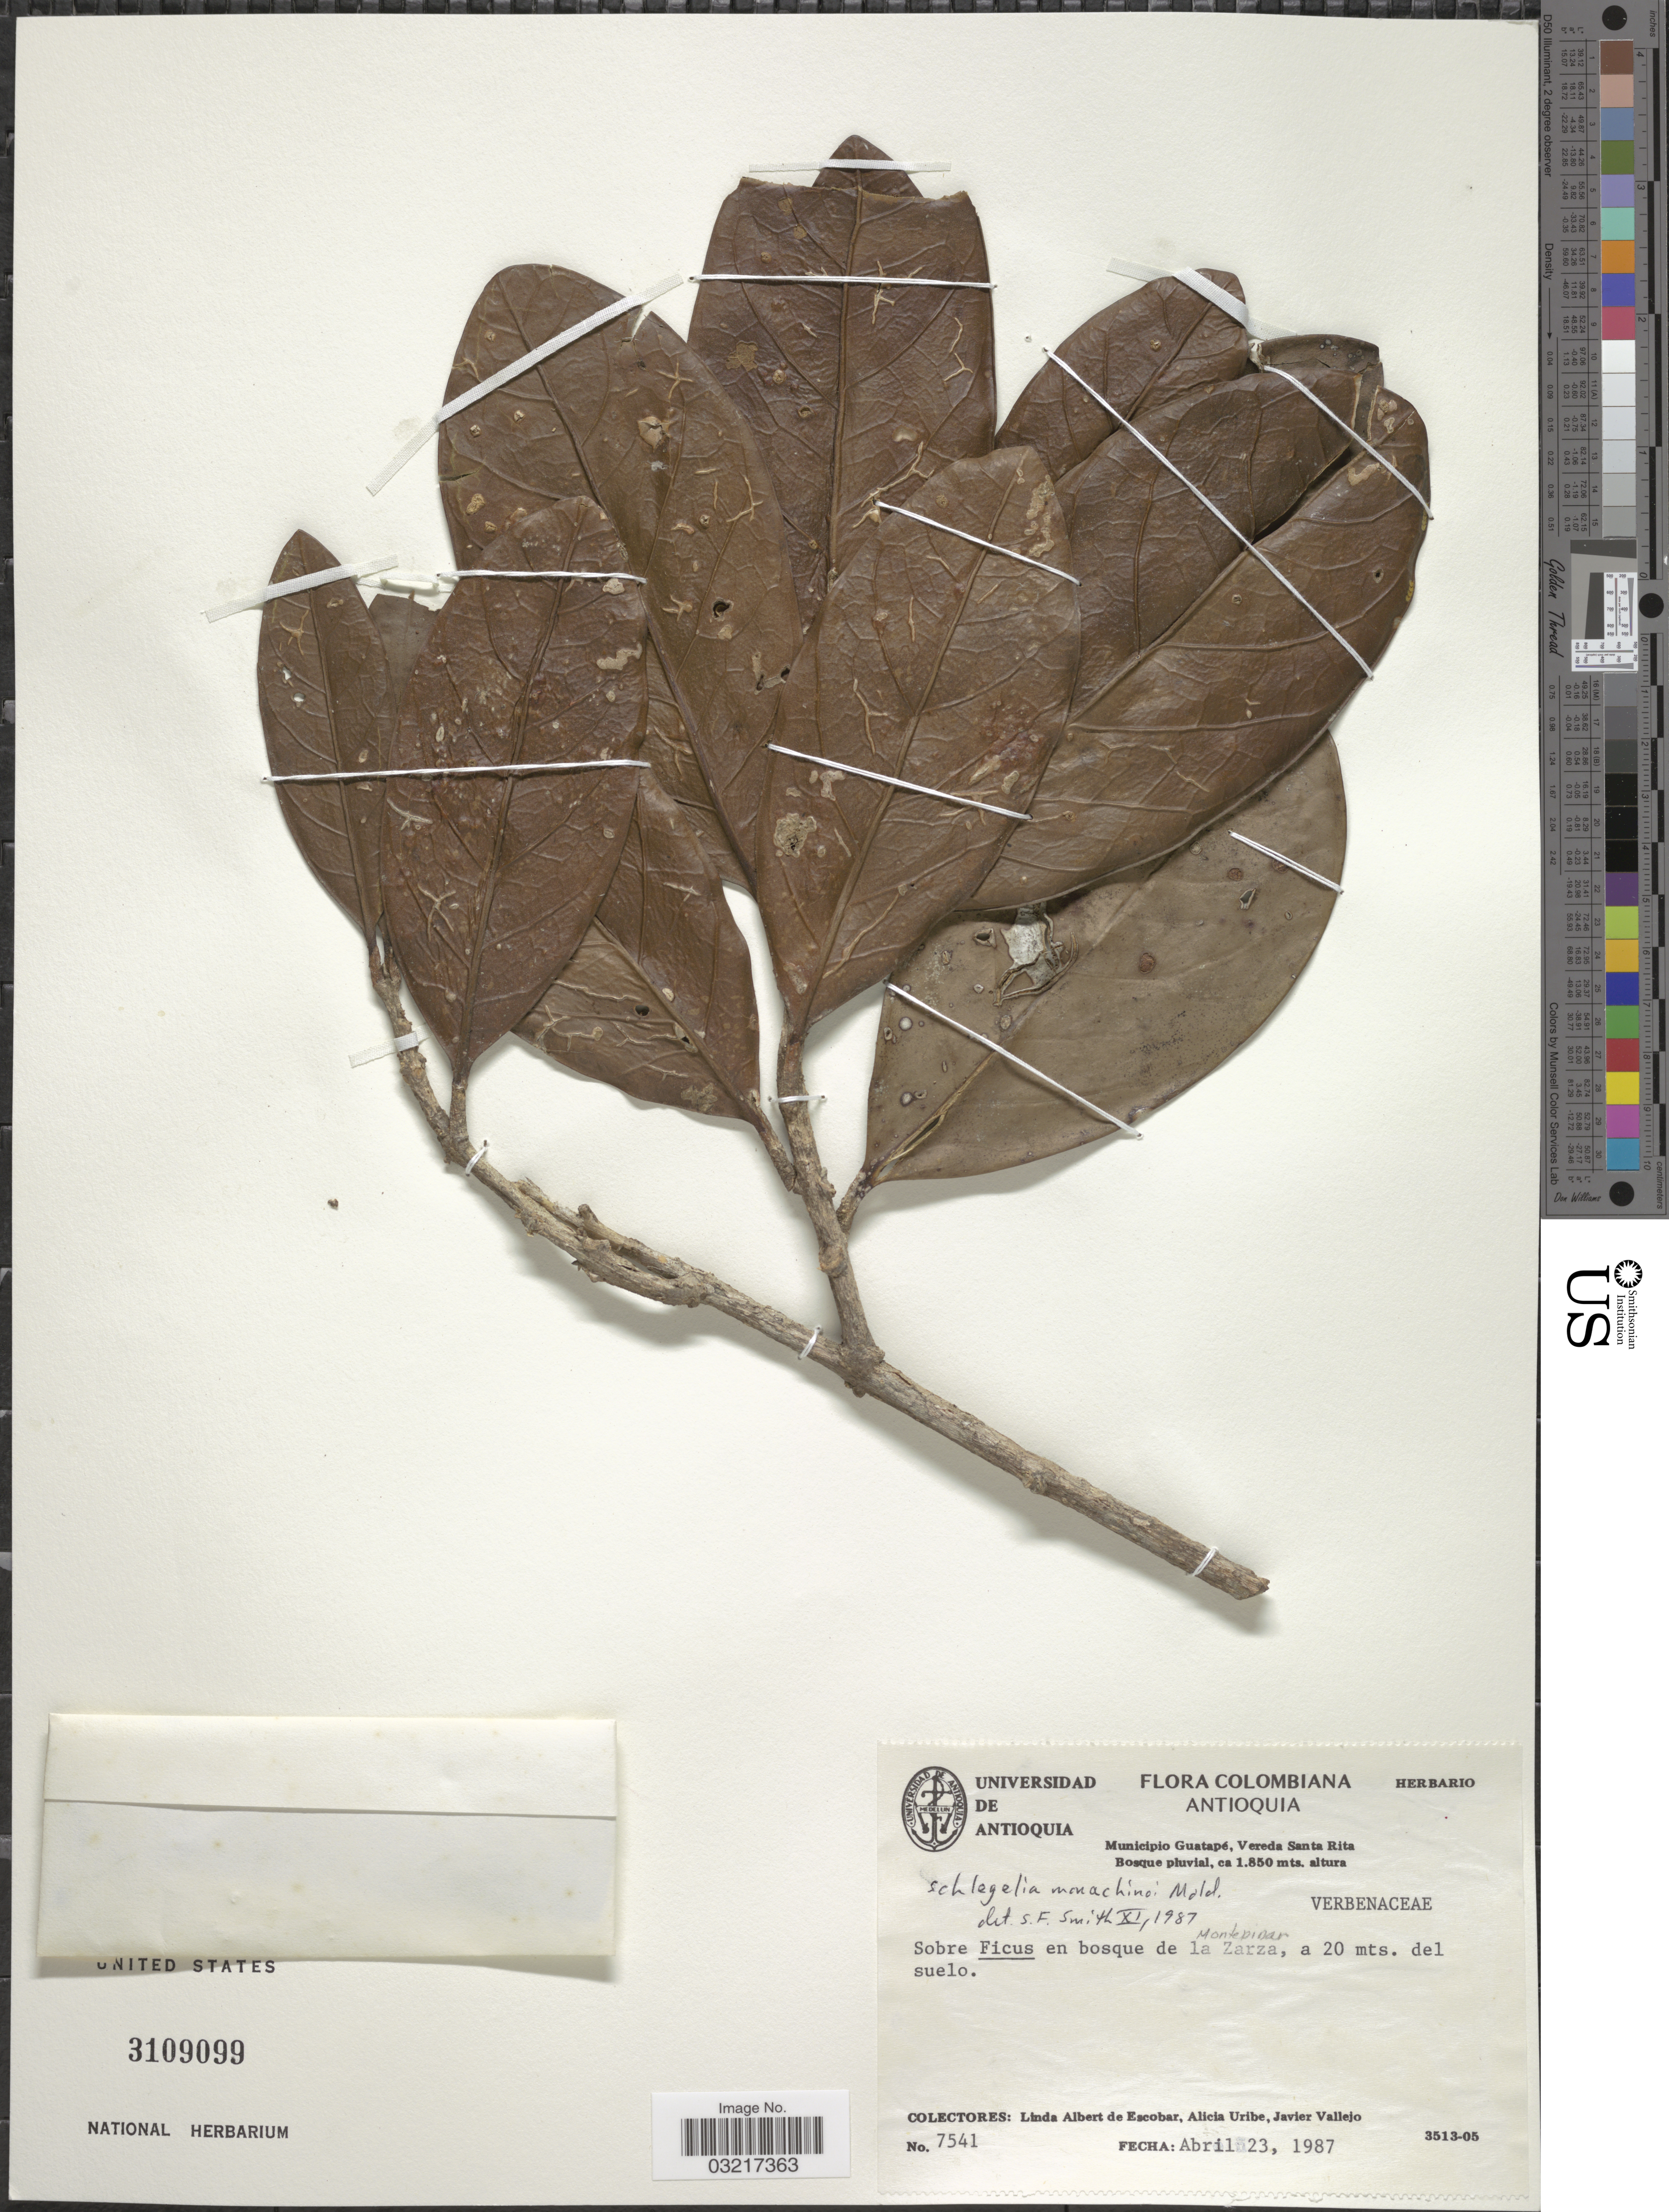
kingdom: Plantae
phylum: Tracheophyta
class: Magnoliopsida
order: Lamiales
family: Schlegeliaceae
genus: Schlegelia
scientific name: Schlegelia monachinoi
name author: Moldenke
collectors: L. De Escobar, A. Uribe & J. Vallejo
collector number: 7541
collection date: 1987-04-23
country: Colombia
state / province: Antioquia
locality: Municipio Guatapé, Vereda Santa Rita. Bosque pluvial. Sobre Ficus en bosque de Montepinar La Zarza, a 20 mts. del suelo.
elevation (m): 1850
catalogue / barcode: US 3109099